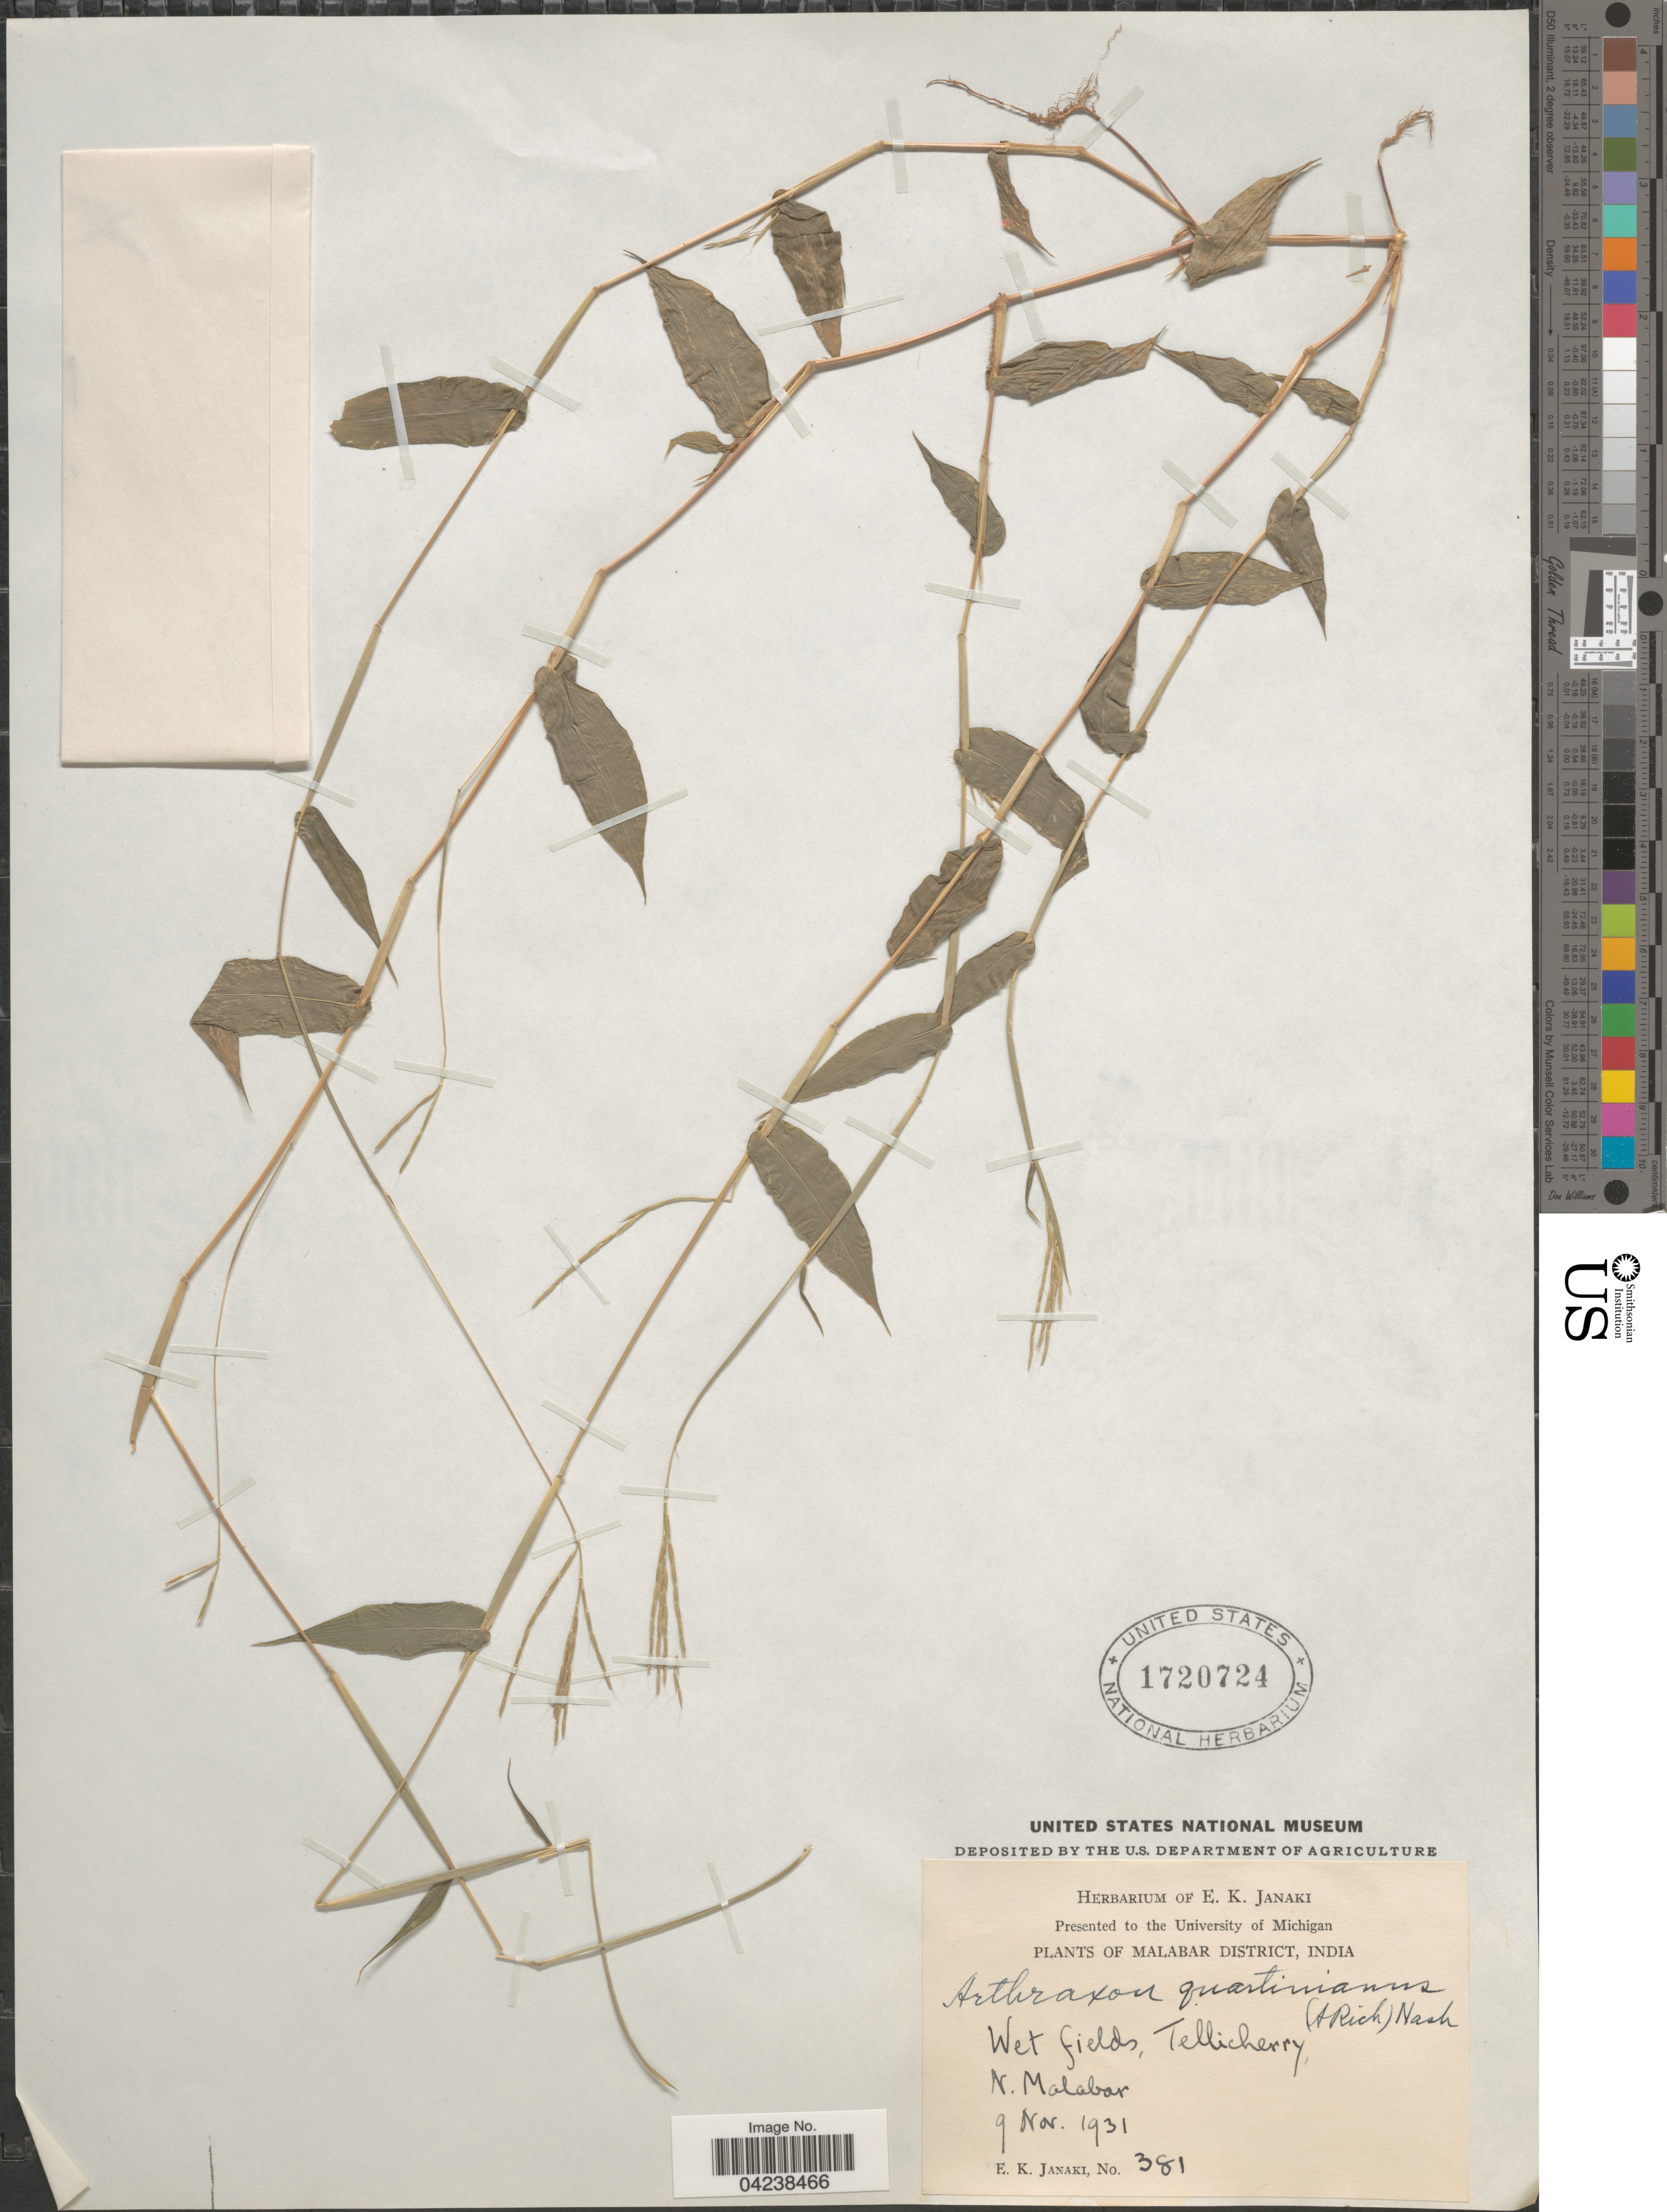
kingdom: Plantae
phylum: Tracheophyta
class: Liliopsida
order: Poales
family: Poaceae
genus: Arthraxon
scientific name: Arthraxon hispidus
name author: (Thunb.) Makino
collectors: E. Janaki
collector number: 381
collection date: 1931-11-09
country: India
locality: Malabar District. Wet fields, Tellicherry. N. Malabar.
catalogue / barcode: US 1720724